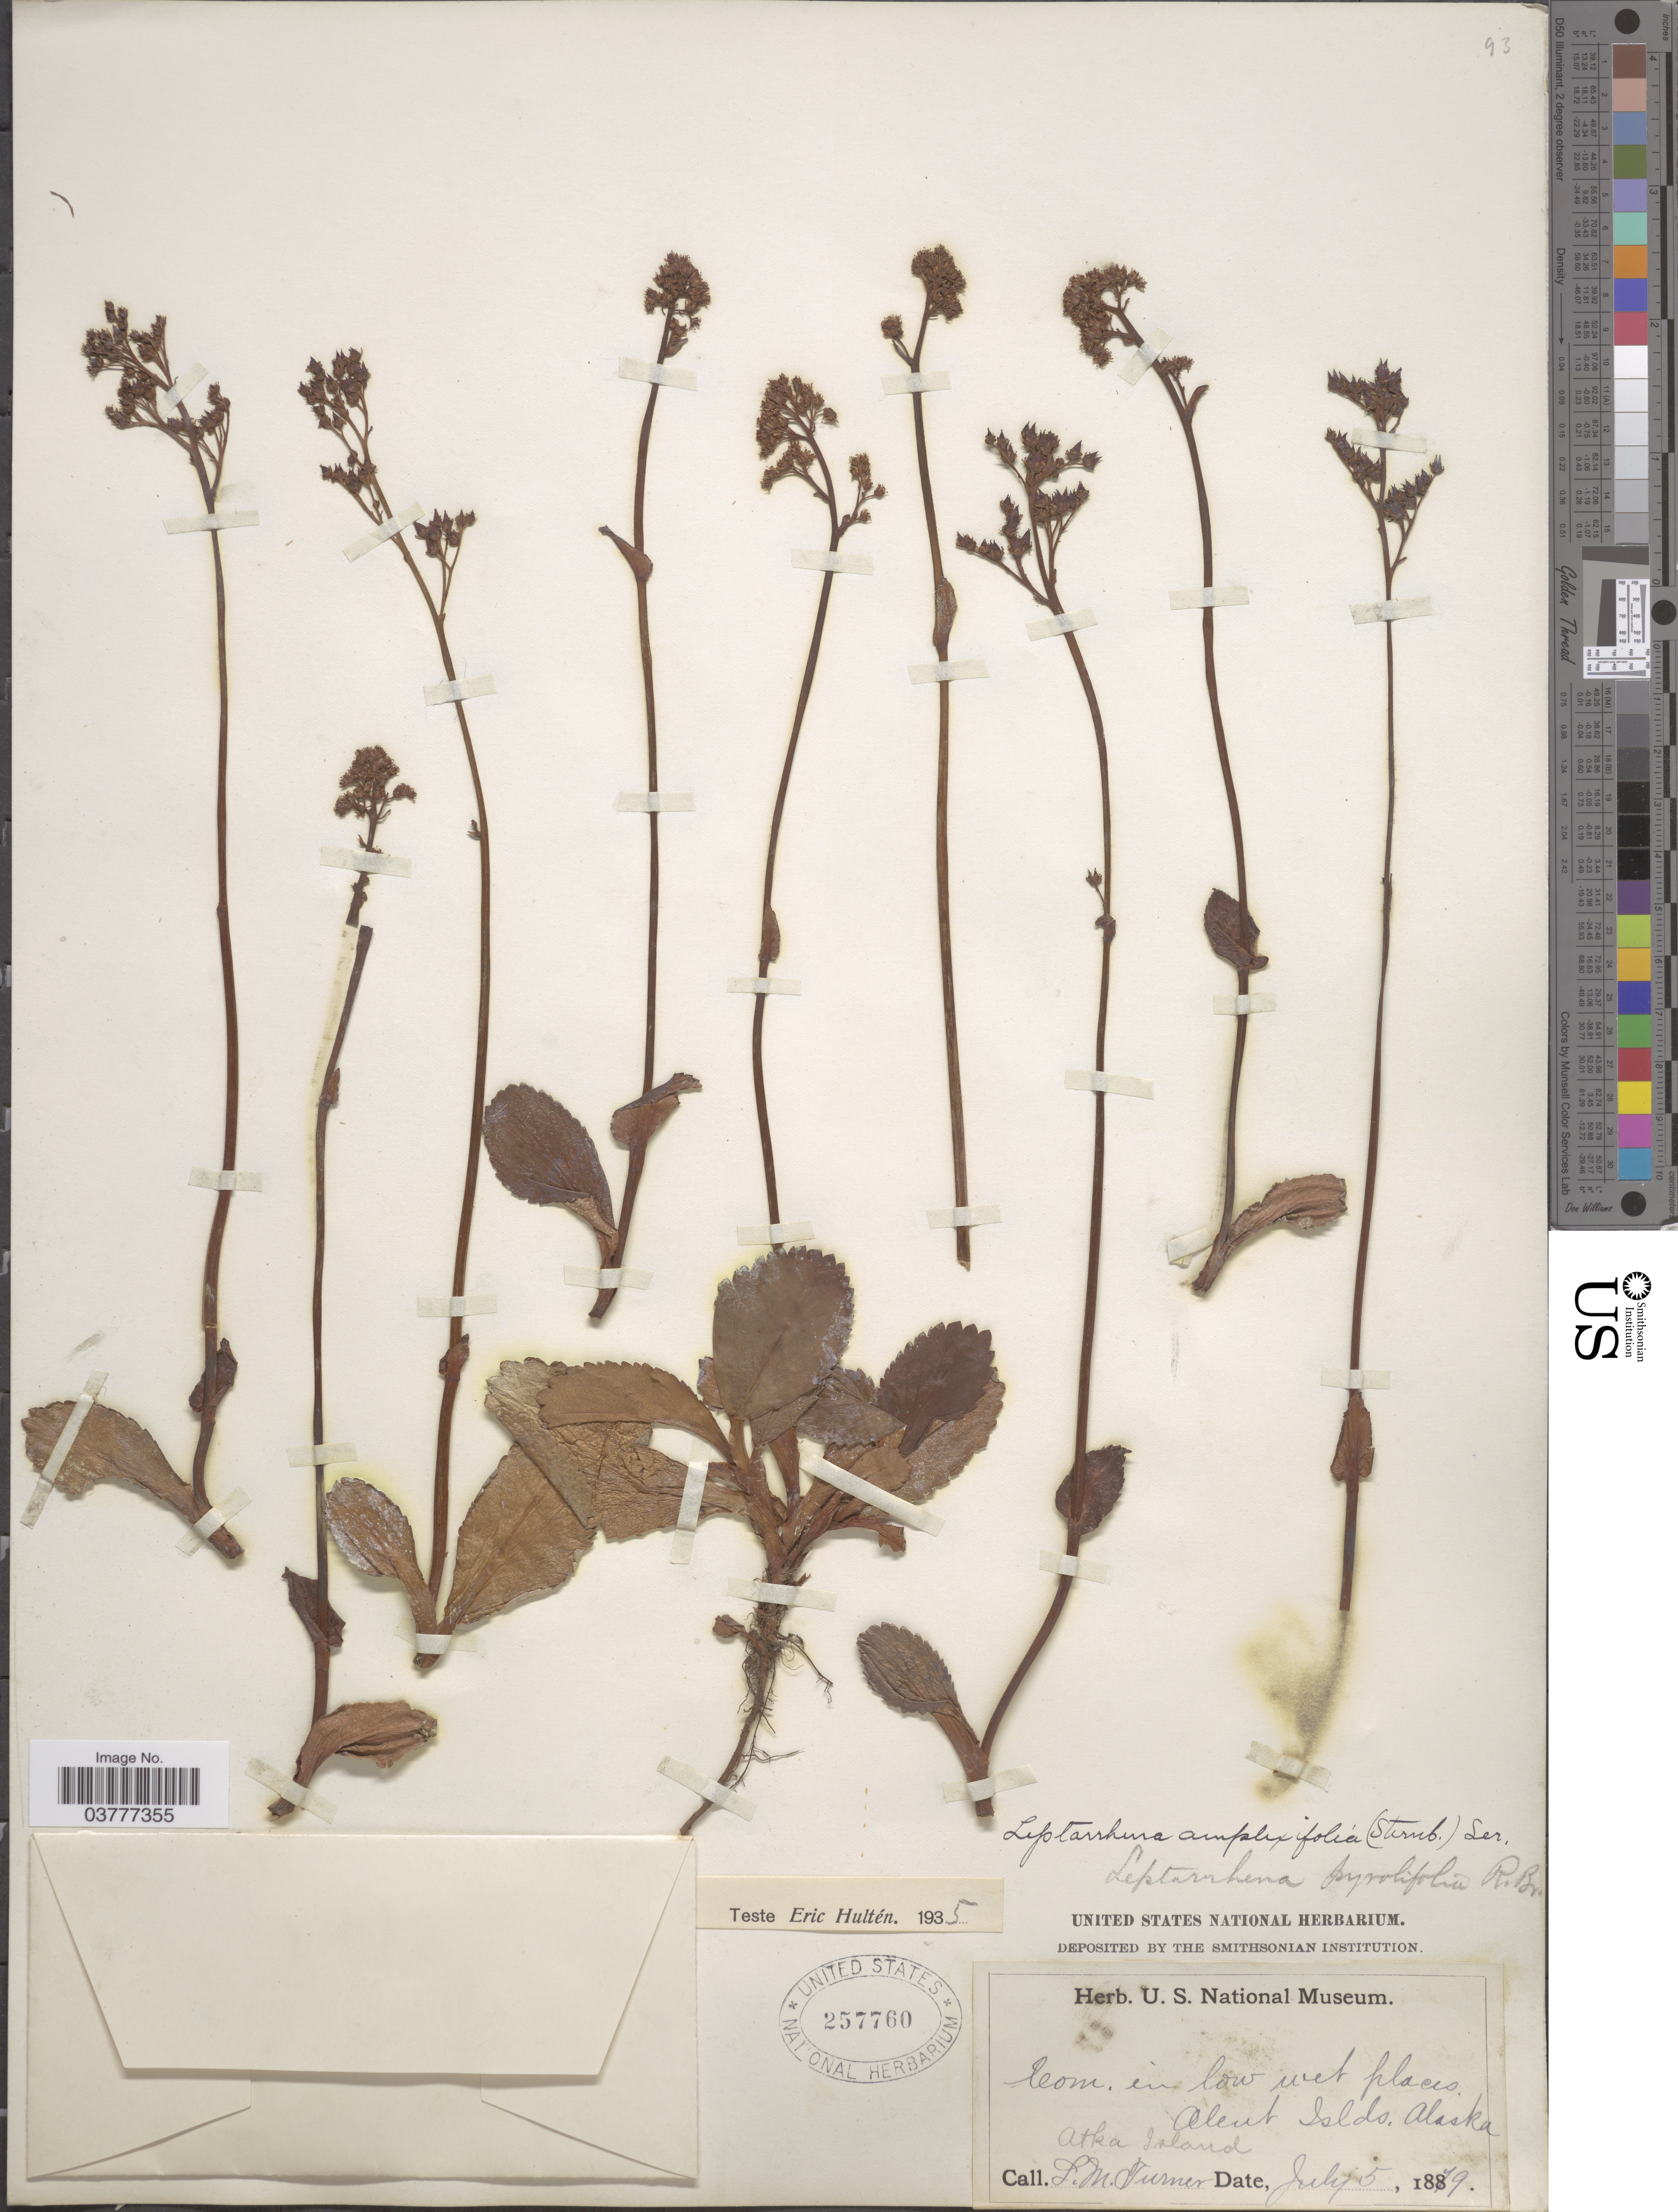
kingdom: Plantae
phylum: Tracheophyta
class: Magnoliopsida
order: Saxifragales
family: Saxifragaceae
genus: Leptarrhena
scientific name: Leptarrhena pyrolifolia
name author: (D. Don) Ser.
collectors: L. M. Turner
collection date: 1879-07-05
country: United States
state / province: Alaska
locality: Aleut Islds. Atka Island.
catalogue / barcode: US 257760